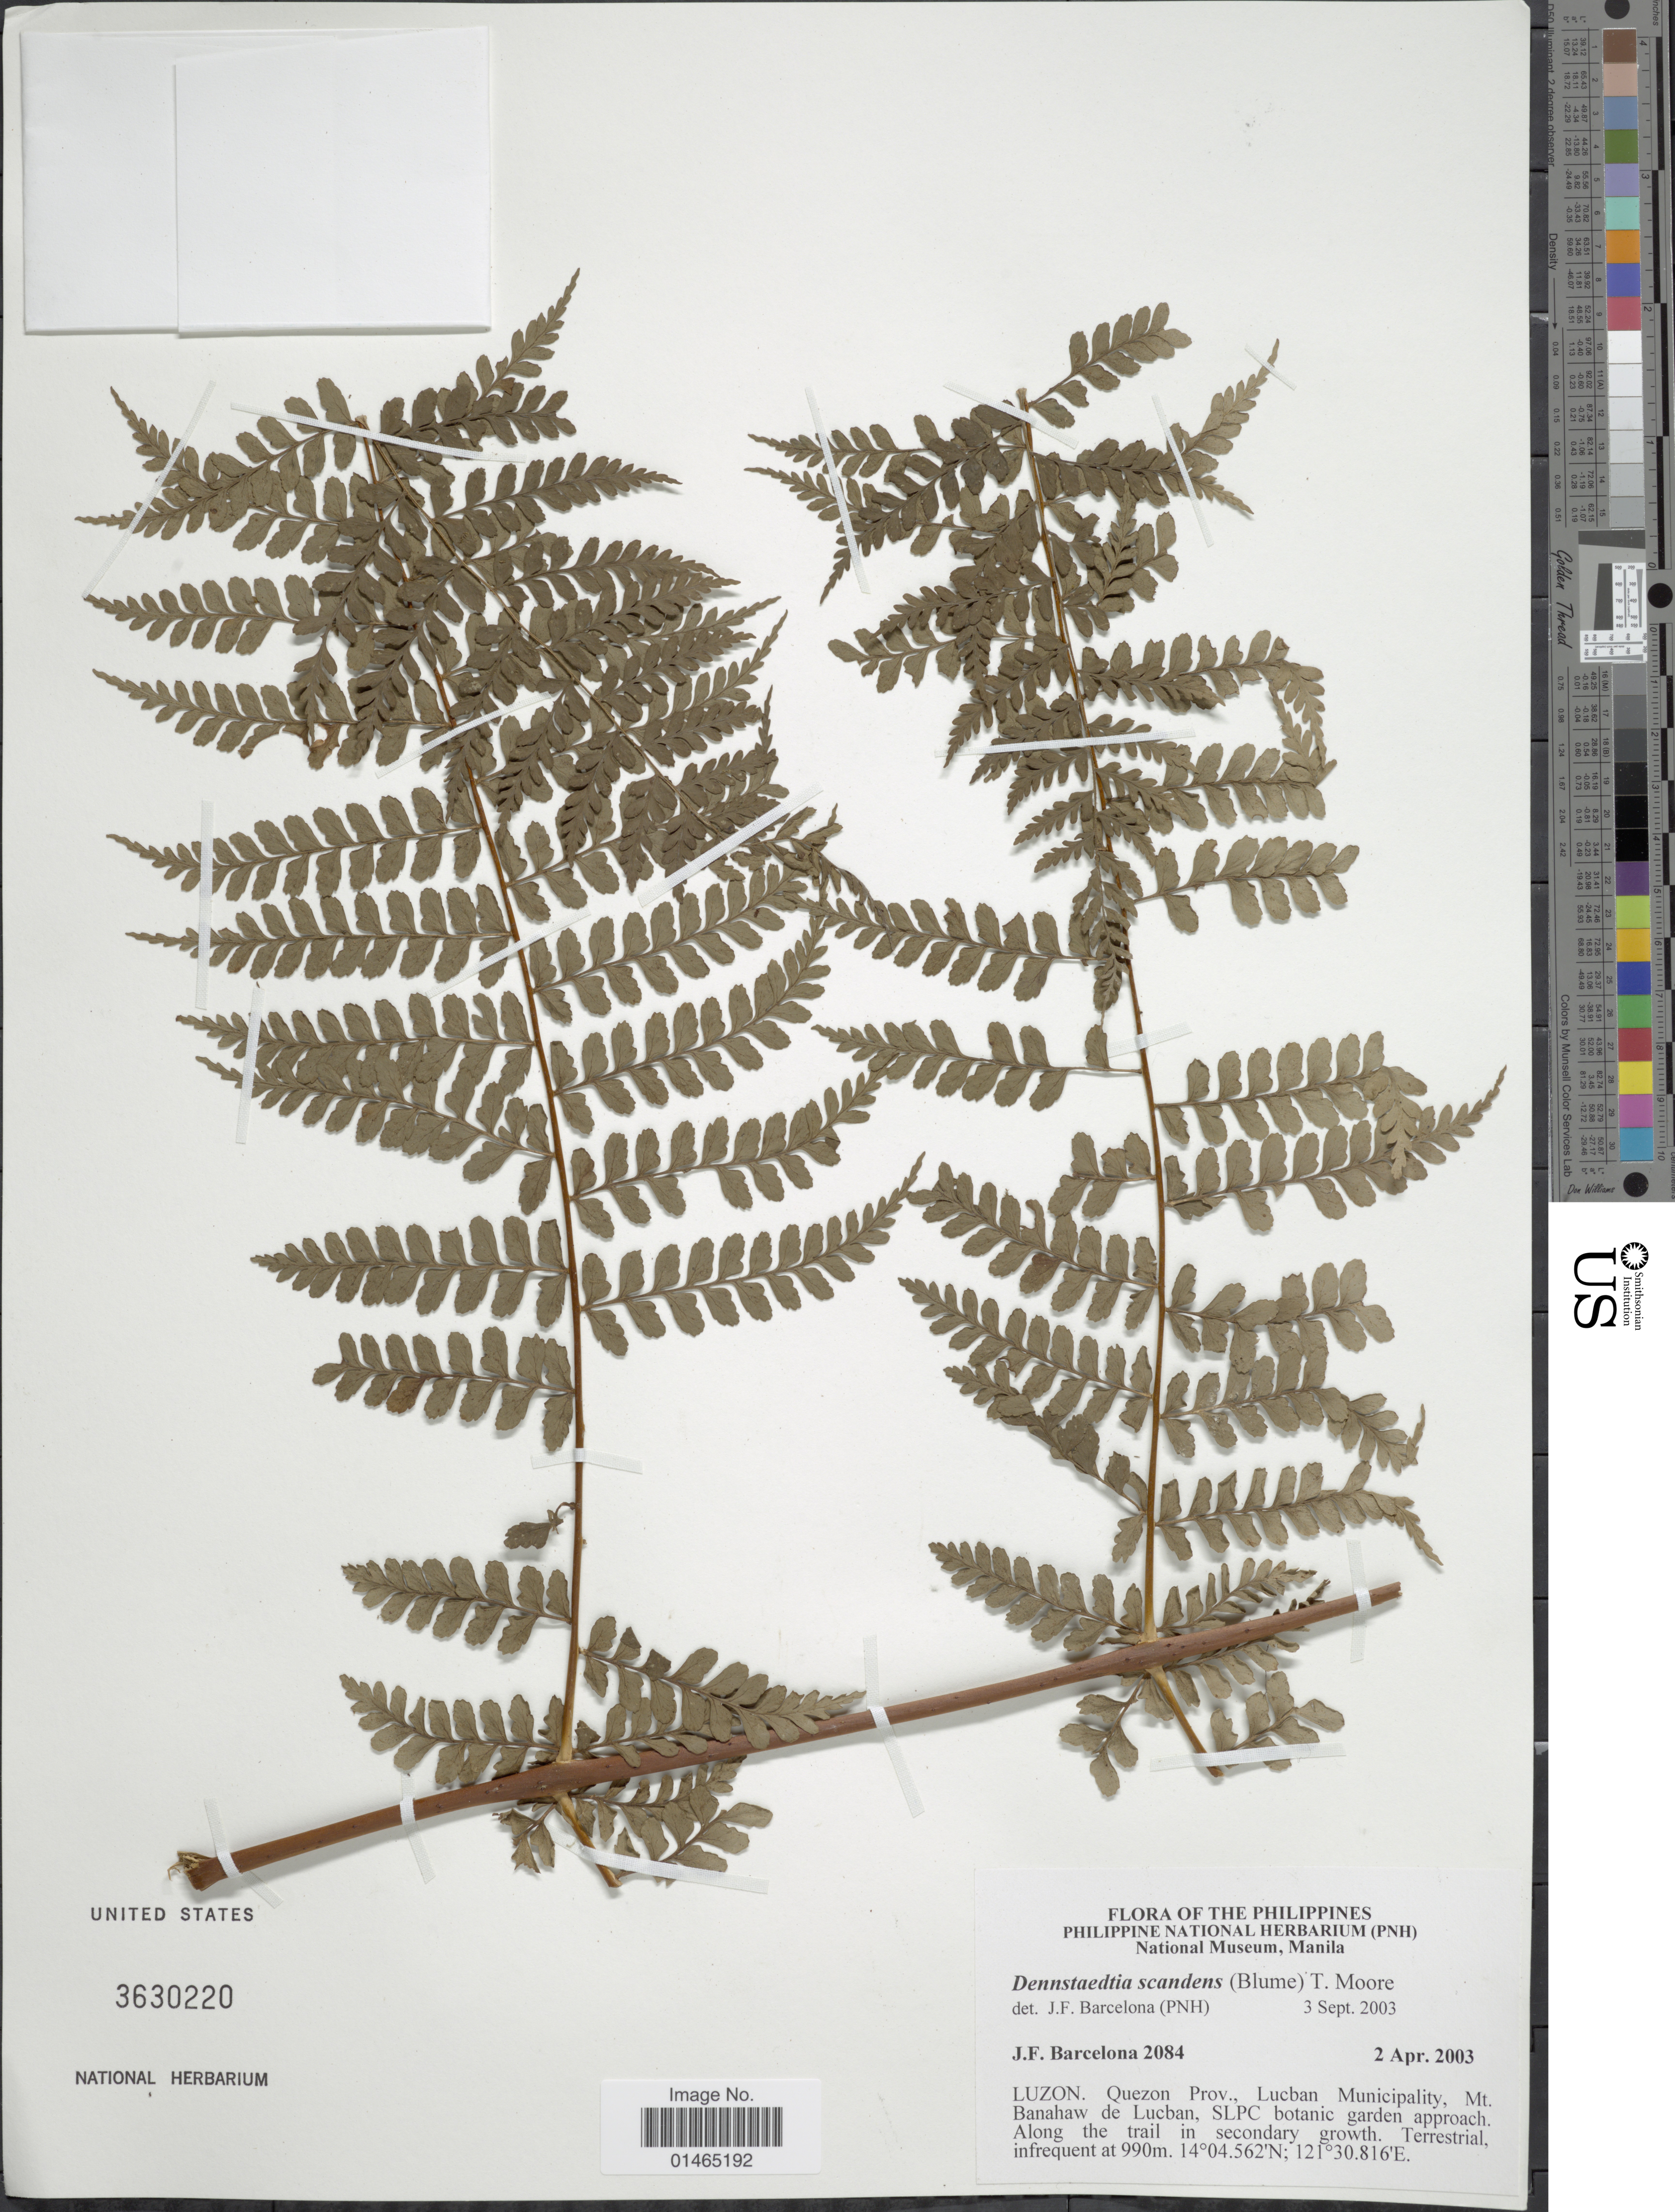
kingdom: Plantae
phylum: Tracheophyta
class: Polypodiopsida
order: Polypodiales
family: Dennstaedtiaceae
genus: Dennstaedtia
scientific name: Dennstaedtia scandens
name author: (Blume) S. Moore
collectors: J. F. Barcelona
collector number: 2084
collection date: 2003-04-02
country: Philippines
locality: Luzon. Quezon Prov., Lucban Municipality, Mt. Banahaw de Lucban, SLPC botanic garden approach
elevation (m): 990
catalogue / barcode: US 3630220